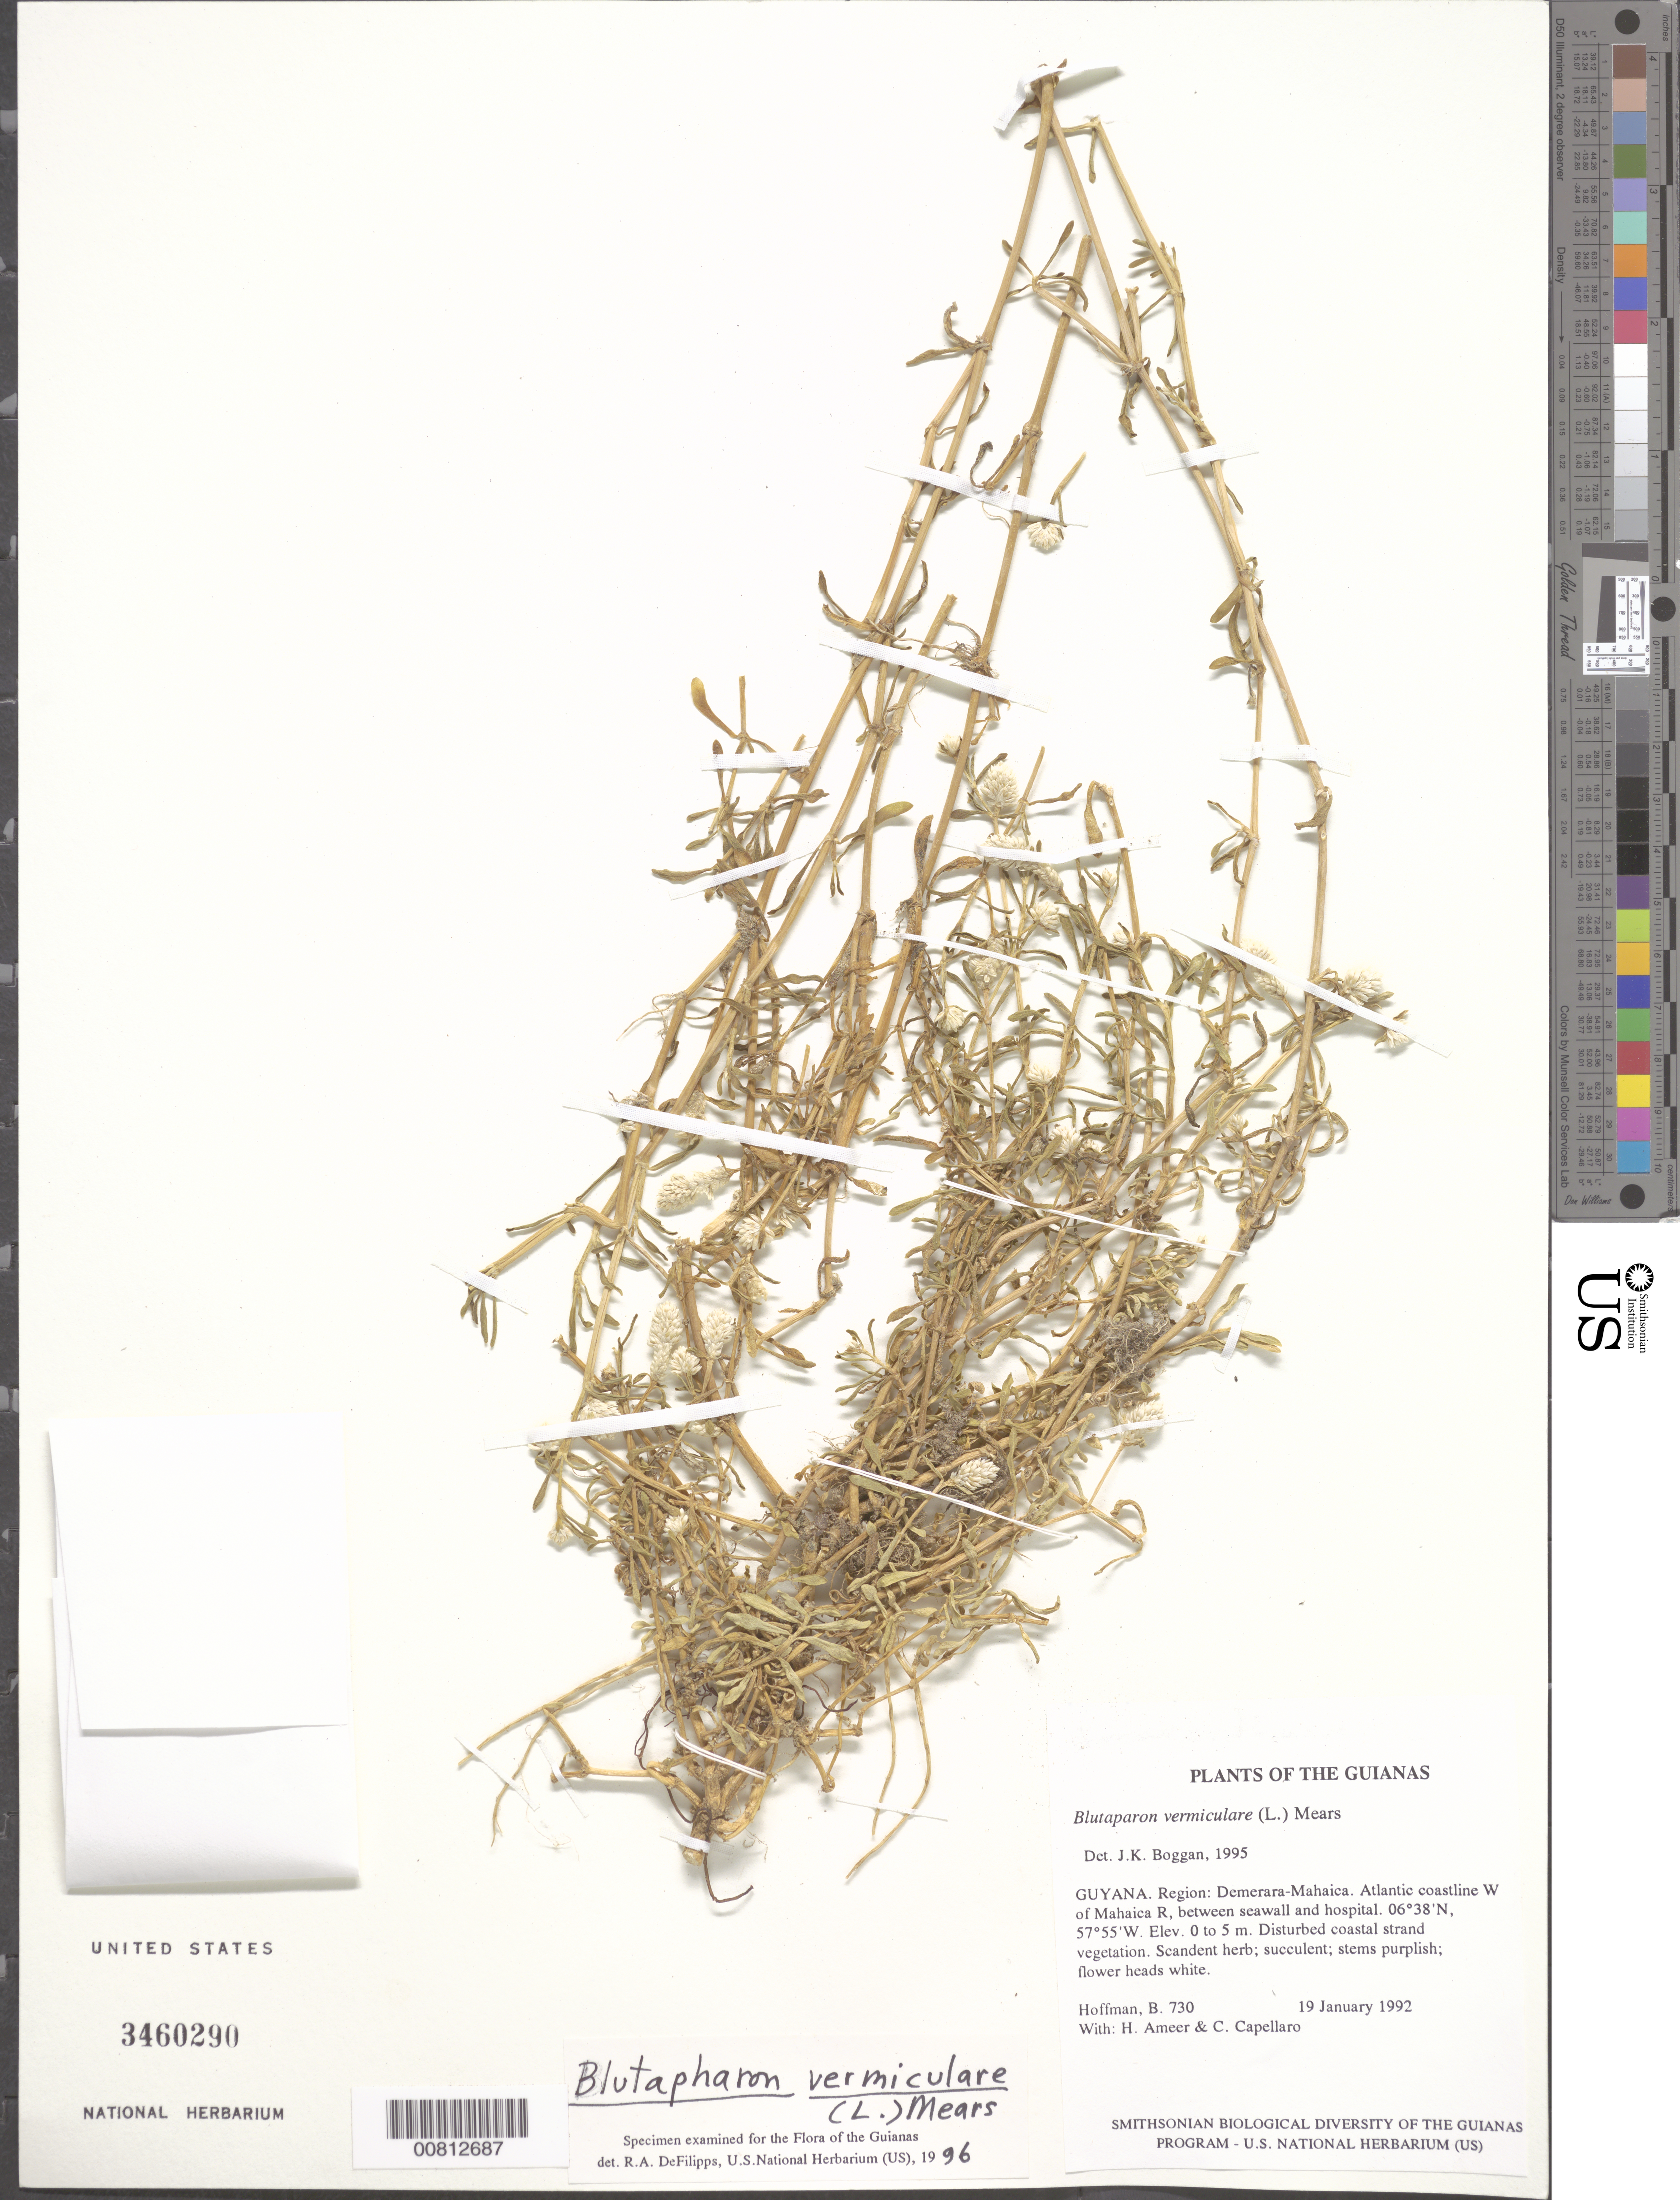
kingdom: Plantae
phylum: Tracheophyta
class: Magnoliopsida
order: Caryophyllales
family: Amaranthaceae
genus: Gomphrena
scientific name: Gomphrena vermicularis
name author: L.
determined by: Strong, Mark T., (BOT), Smithsonian Institution - National Museum of Natural History (UNITED STATES)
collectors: B. Hoffman, H. Ameer & C. Capellaro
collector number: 730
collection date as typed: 19 January 1992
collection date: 1992-01-19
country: Guyana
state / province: Demerara-Mahaica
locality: Atlantic coastline W of Mahaica R., between seawall and hospital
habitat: Disturbed coastal strand vegetation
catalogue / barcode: US 3460290